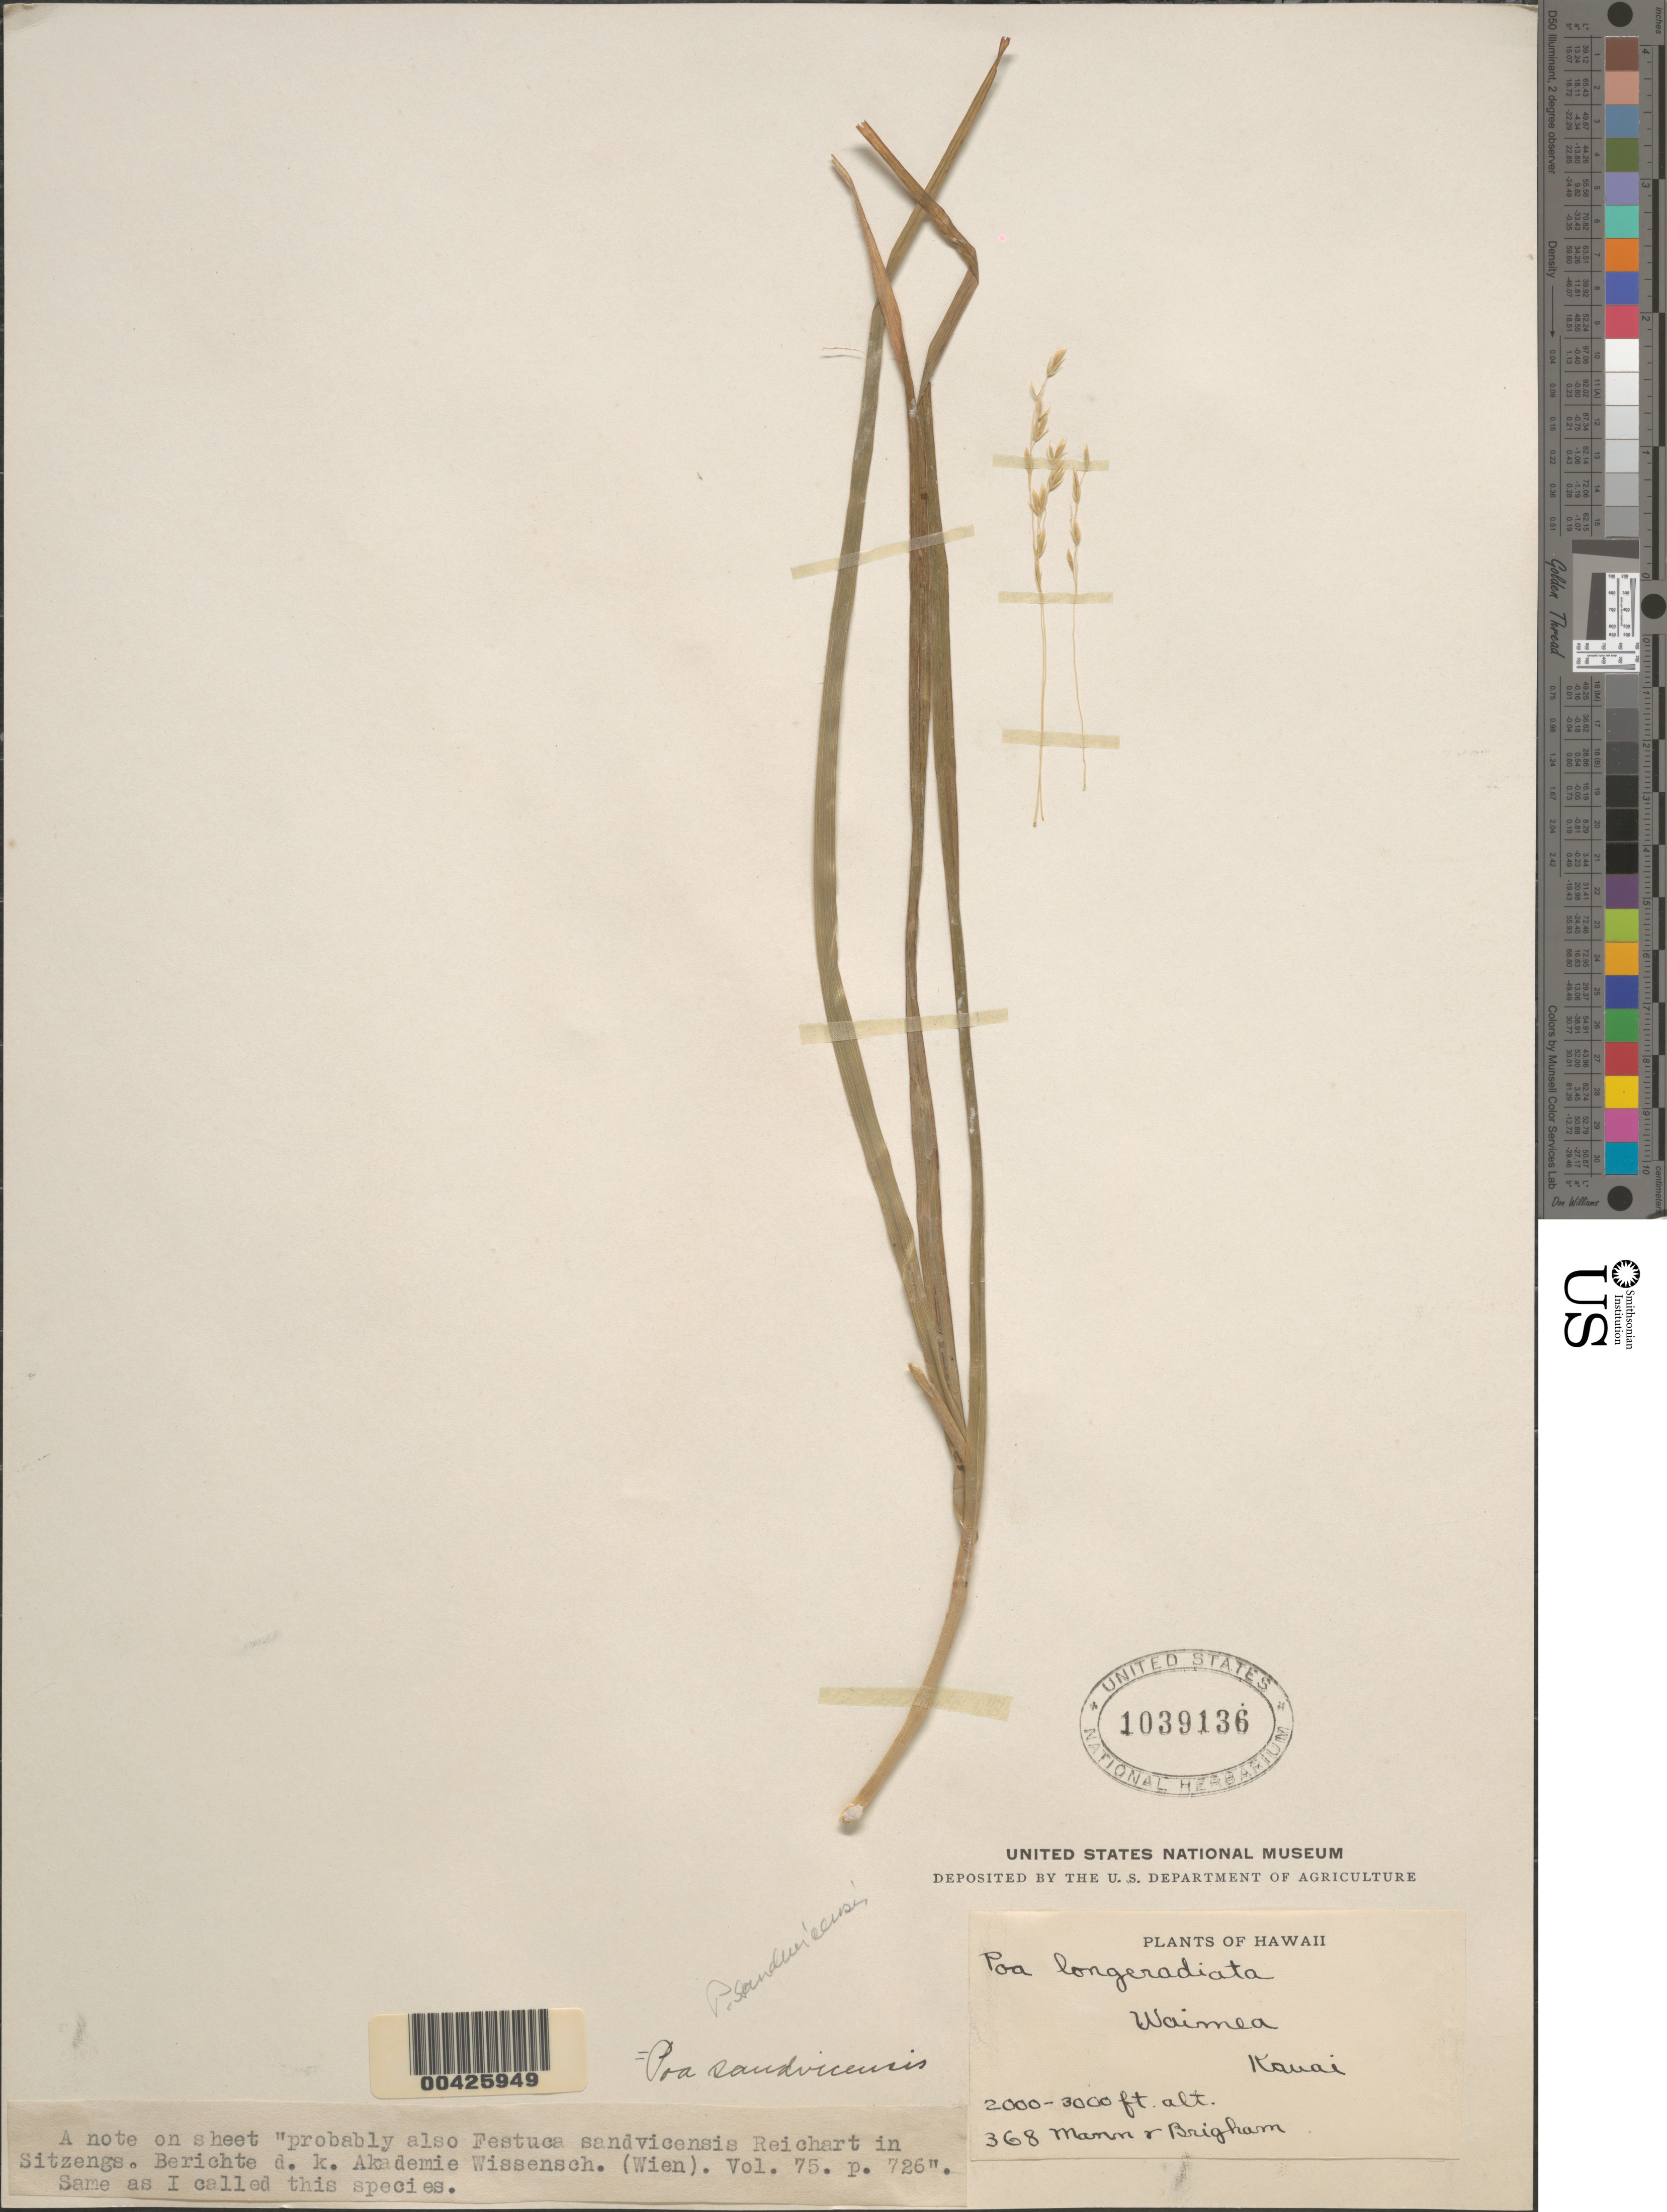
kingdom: Plantae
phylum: Tracheophyta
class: Liliopsida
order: Poales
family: Poaceae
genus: Poa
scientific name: Poa sandvicensis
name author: (Reich) Hitchc.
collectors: H. Mann & W. T. Brigham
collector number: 368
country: United States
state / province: Hawaii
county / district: Kauai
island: Kaua'i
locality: Waimea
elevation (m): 610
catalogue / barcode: US 1039136